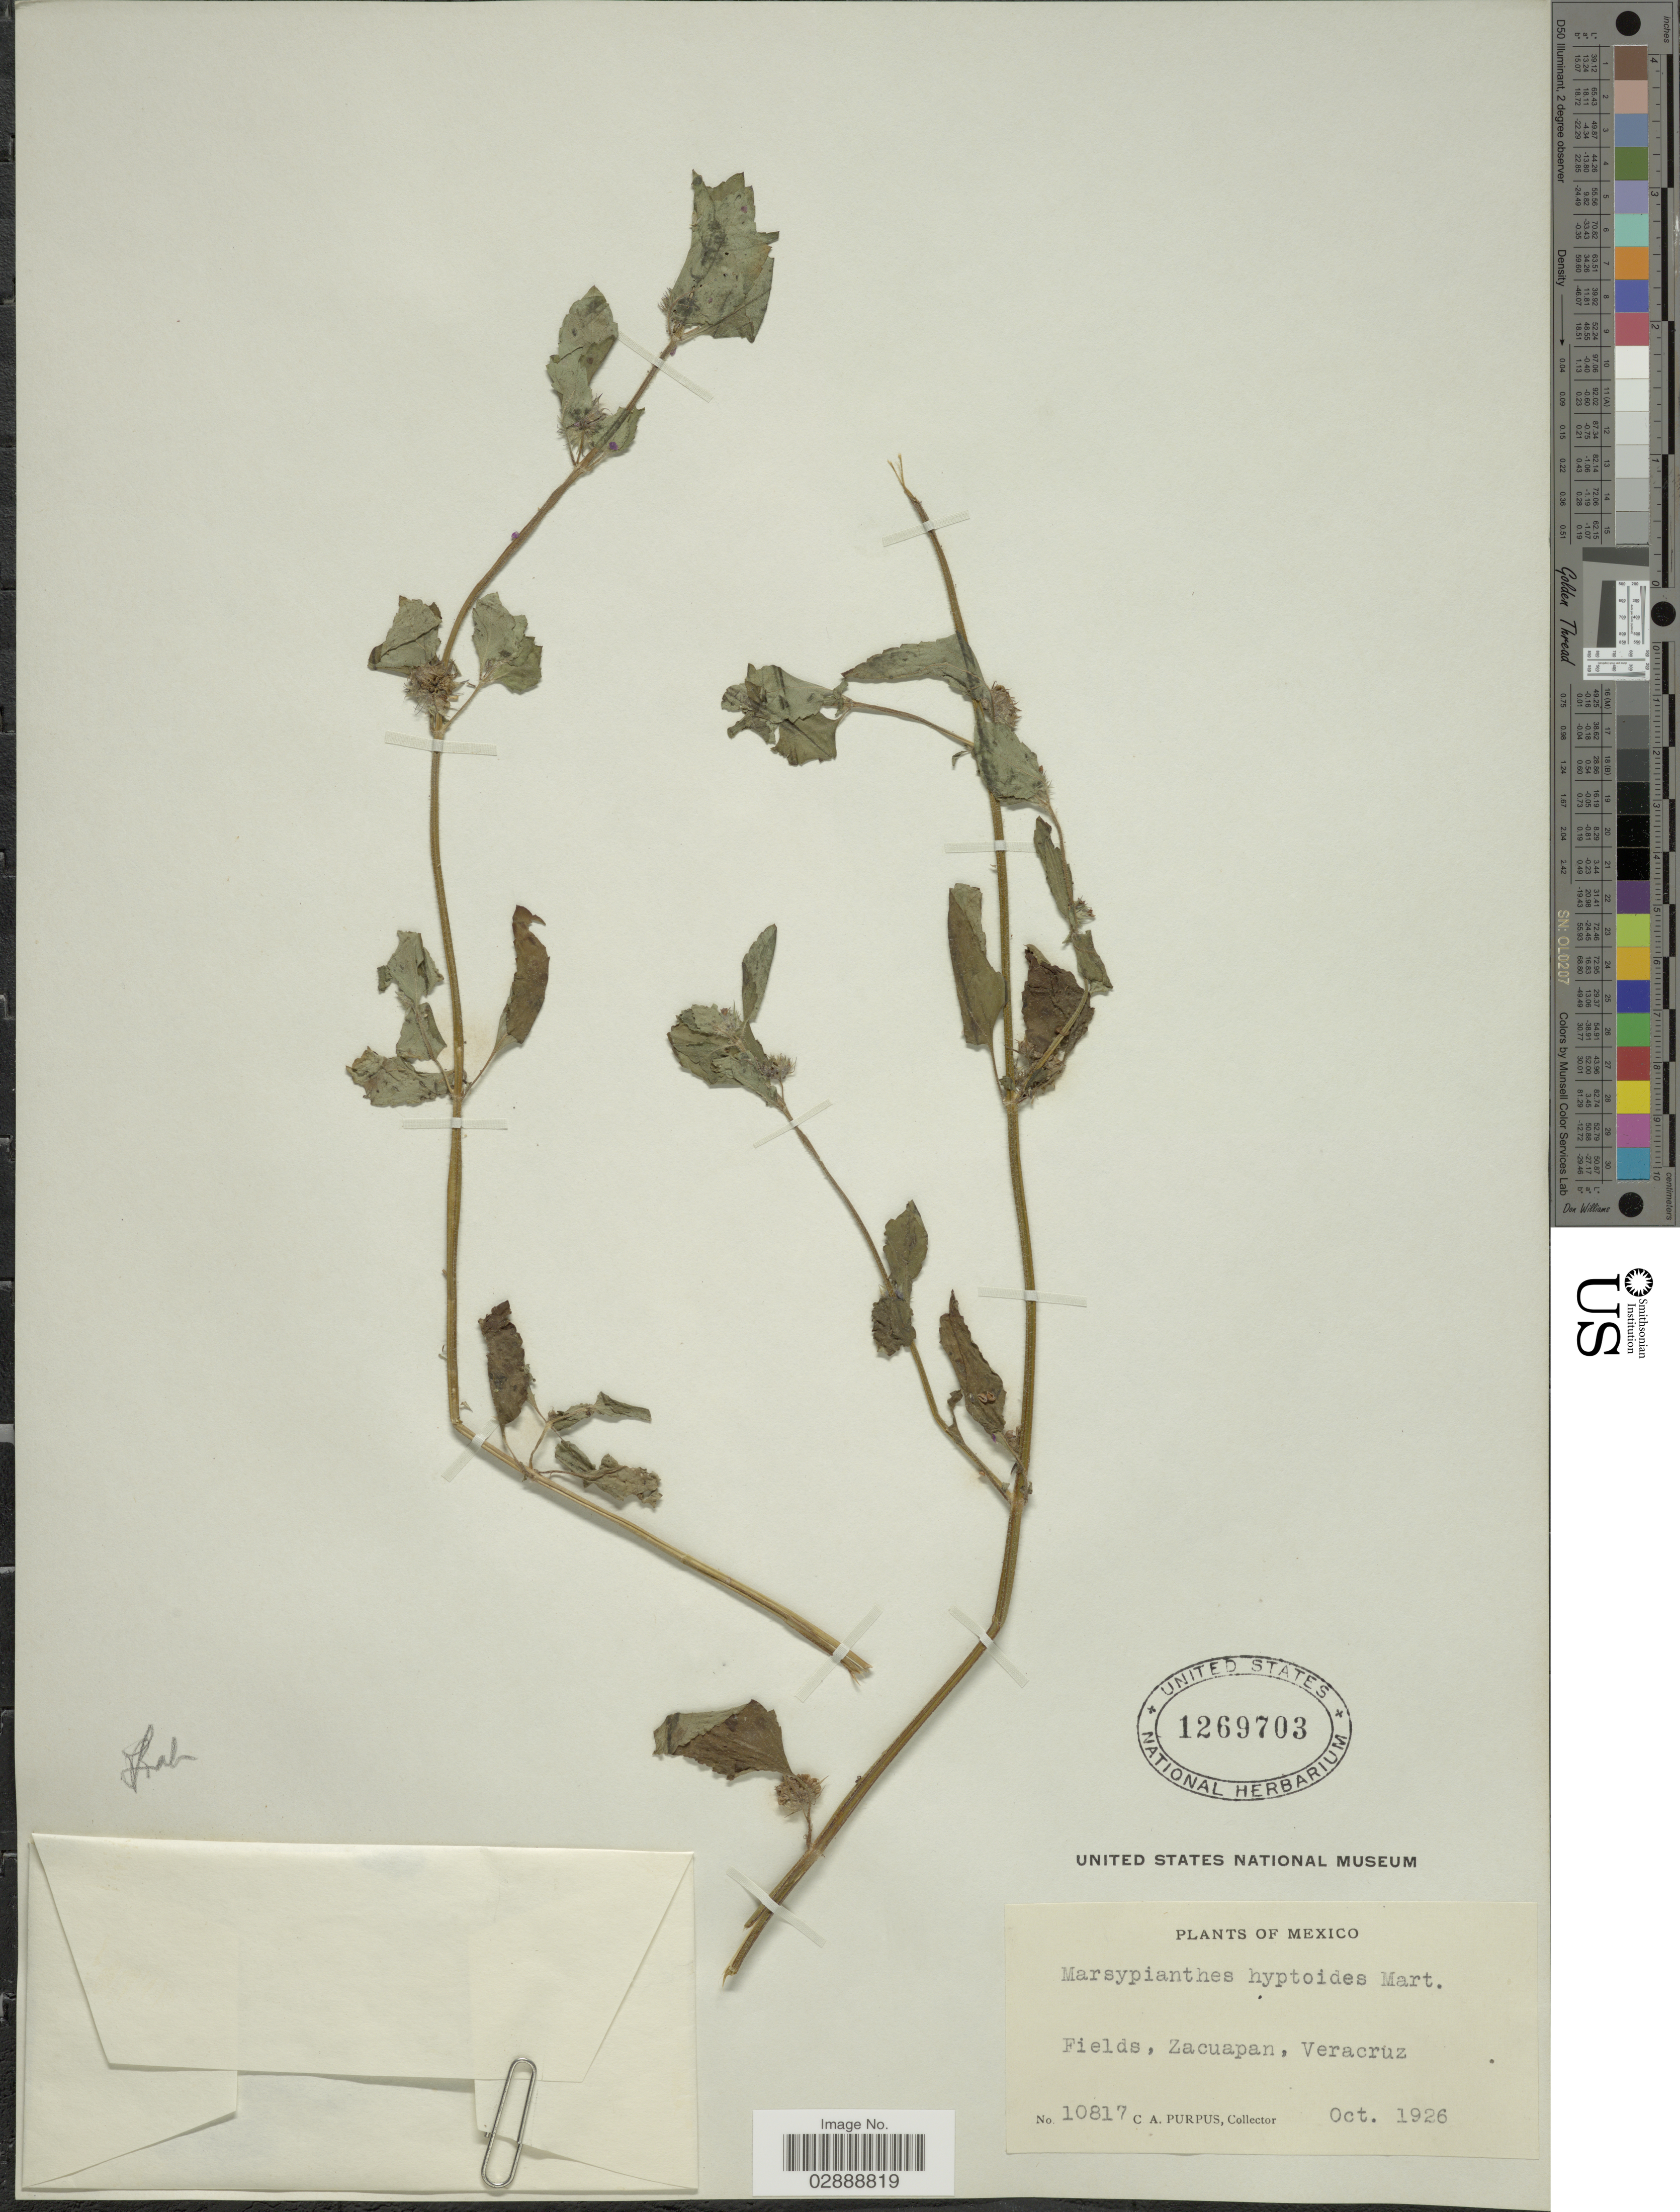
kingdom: Plantae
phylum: Tracheophyta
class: Magnoliopsida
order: Lamiales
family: Lamiaceae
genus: Marsypianthes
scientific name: Marsypianthes chamaedrys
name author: (Vahl) Kuntze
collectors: C. A. Purpus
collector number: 10817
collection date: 1926-10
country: Mexico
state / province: Veracruz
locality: Fields, Zacuapan, Veracruz.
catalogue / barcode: US 1269703